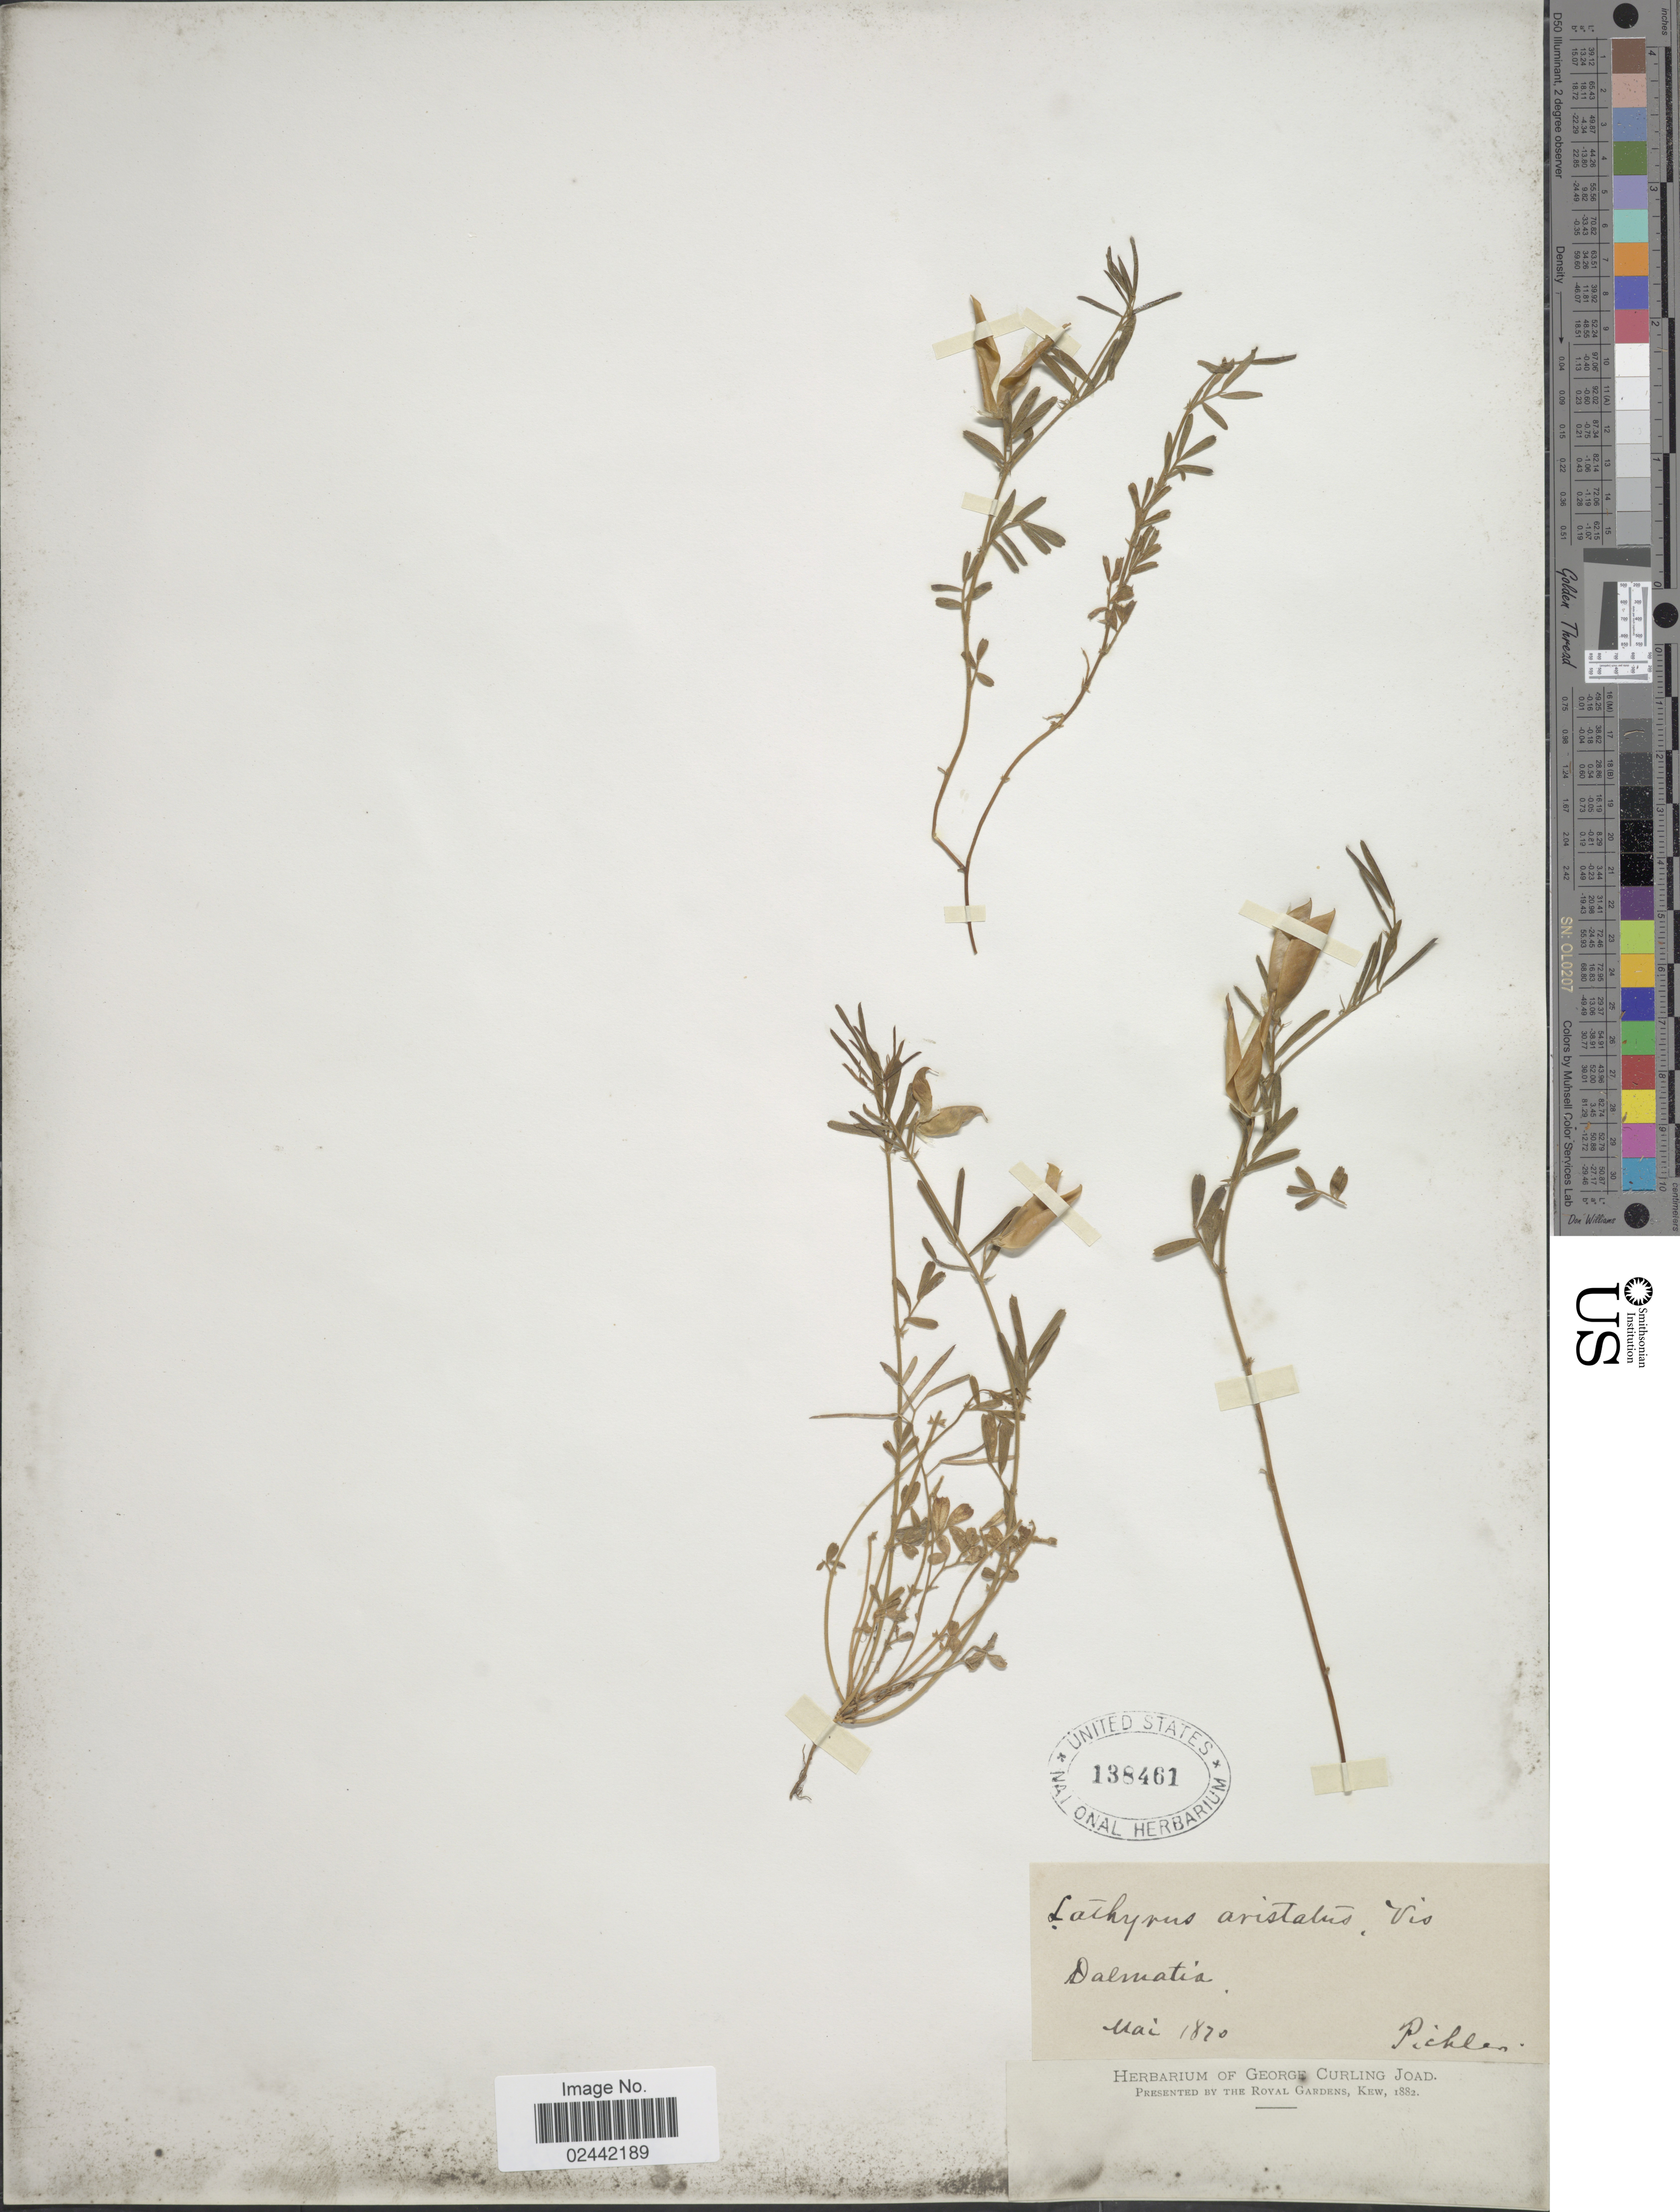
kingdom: Plantae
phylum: Tracheophyta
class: Magnoliopsida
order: Fabales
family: Fabaceae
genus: Lathyrus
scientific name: Lathyrus aristatus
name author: Vis.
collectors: Pichler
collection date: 1870-05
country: Croatia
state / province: Split-Dalmatia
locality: Dalmatia.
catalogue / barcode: US 138461